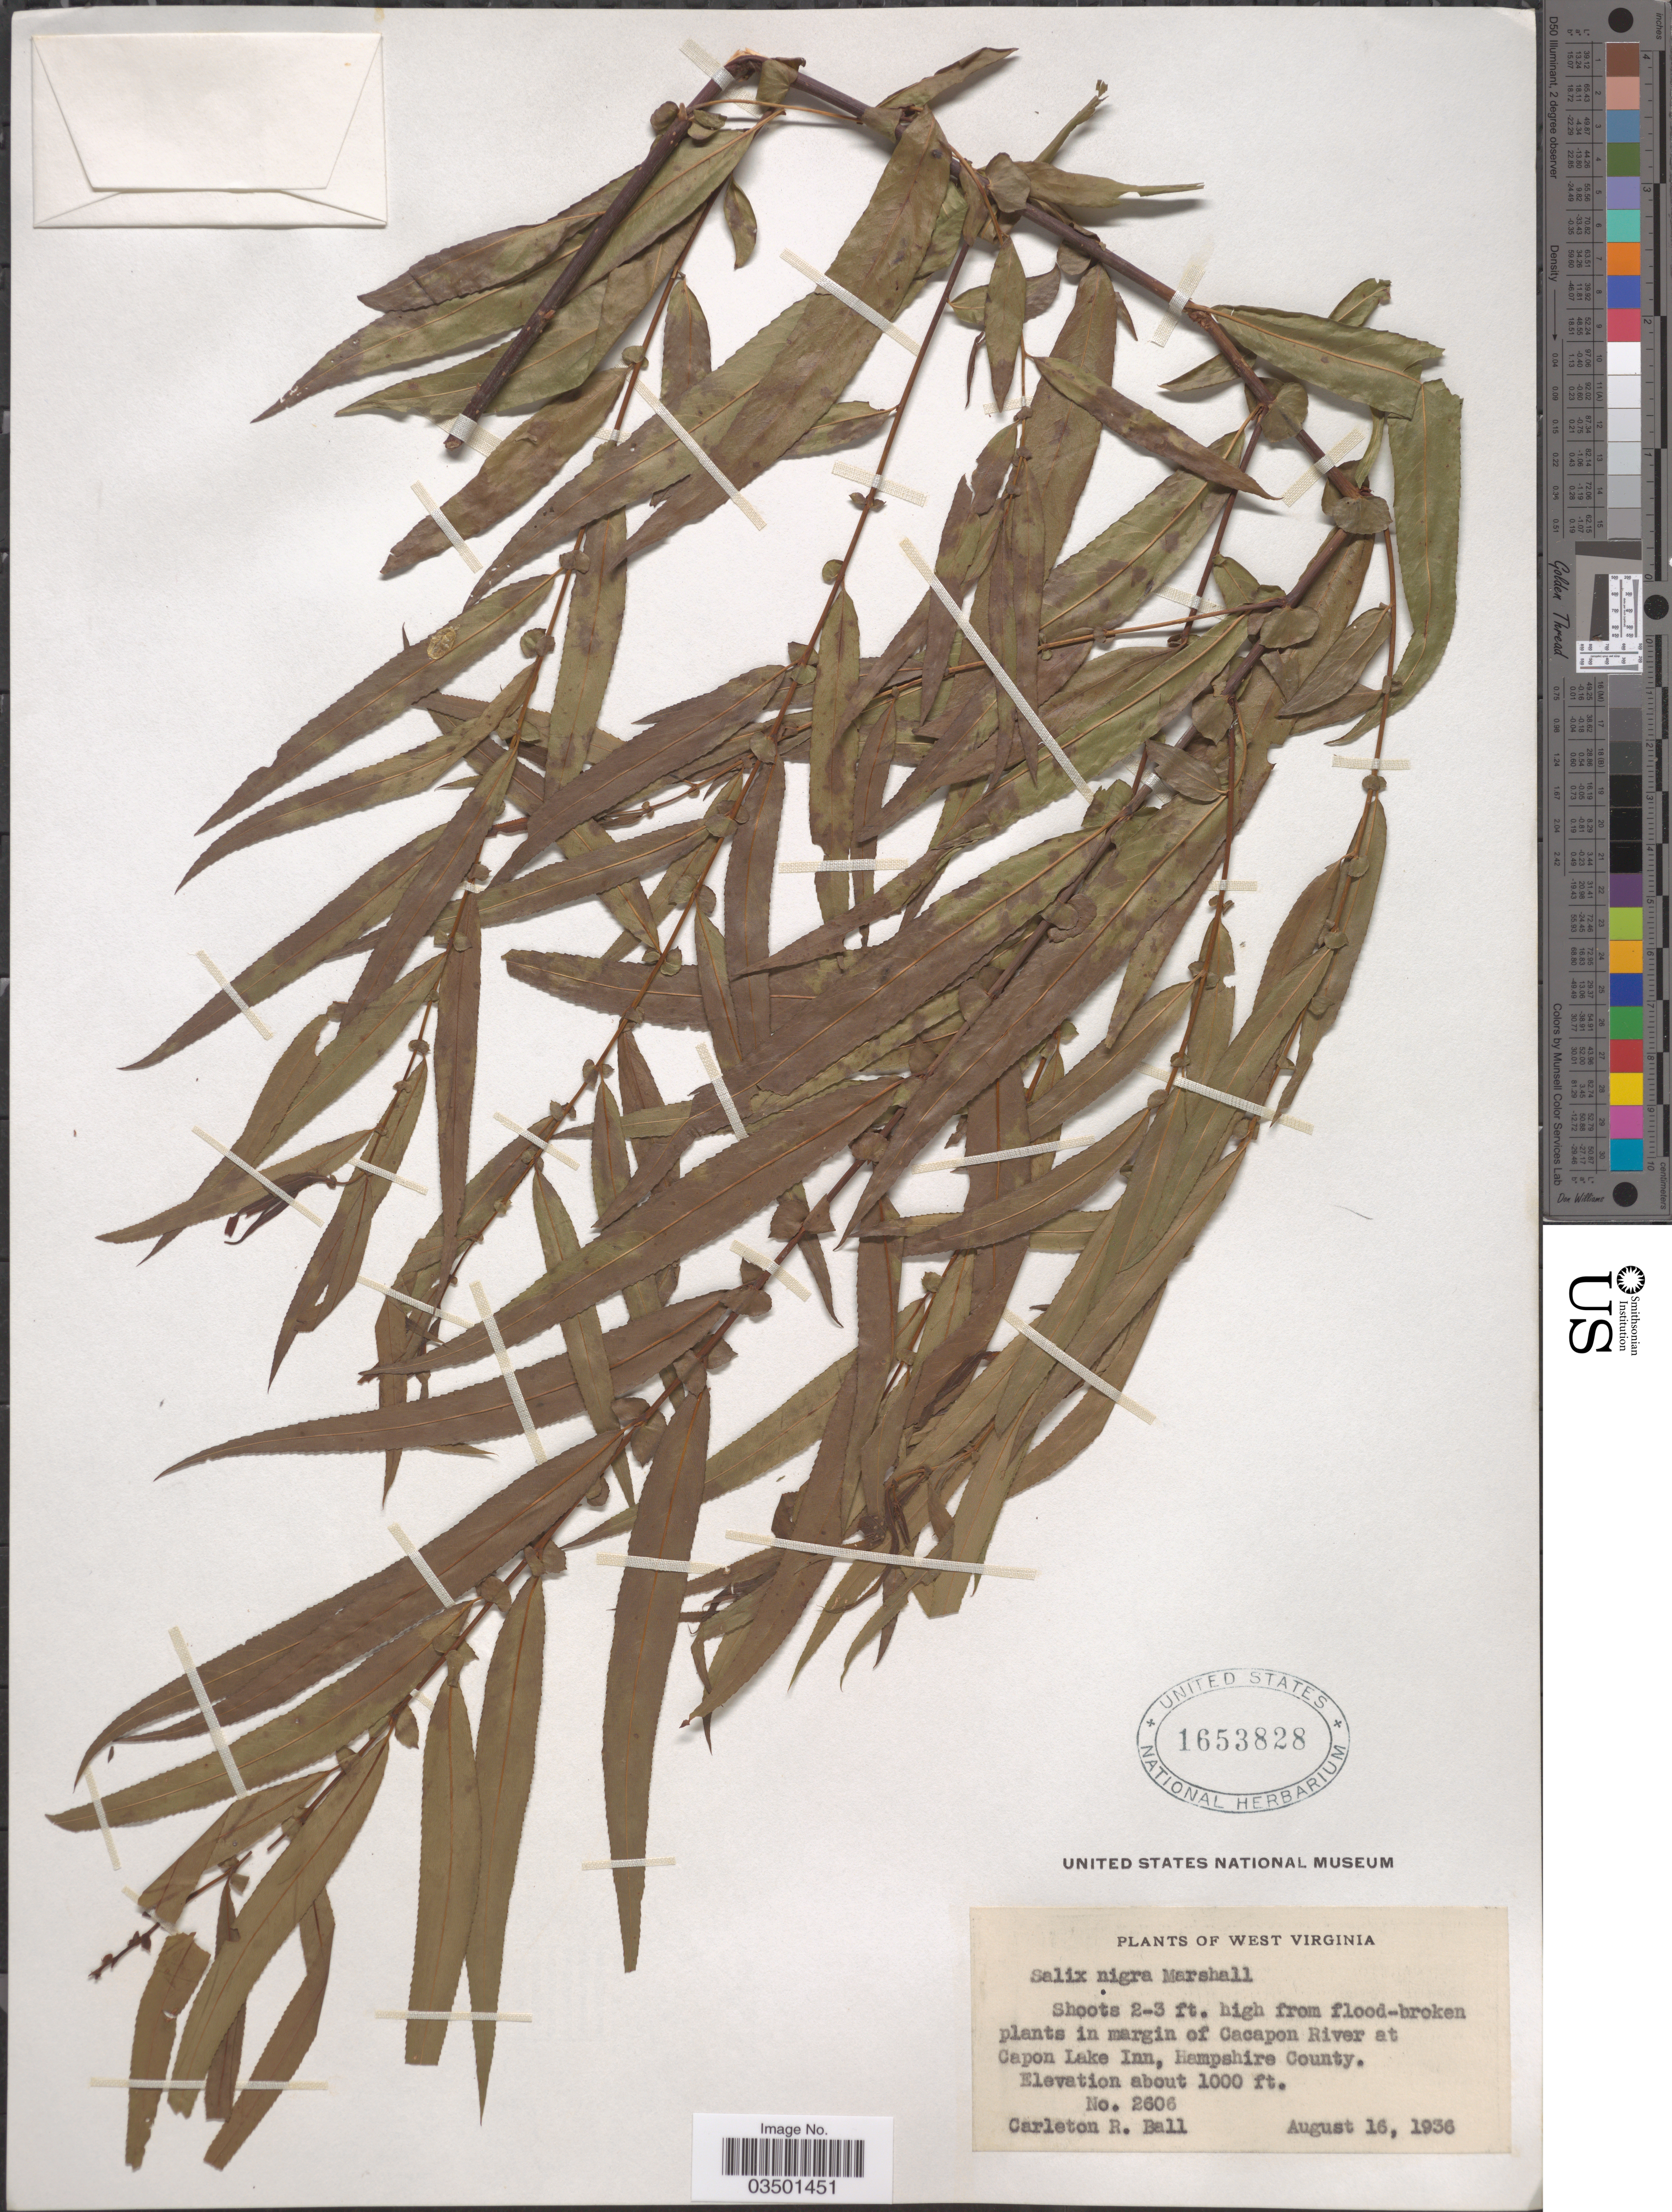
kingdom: Plantae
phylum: Tracheophyta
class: Magnoliopsida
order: Malpighiales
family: Salicaceae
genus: Salix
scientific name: Salix nigra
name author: Marshall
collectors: C. R. Ball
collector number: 2606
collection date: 1936-08-16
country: United States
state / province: West Virginia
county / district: Hampshire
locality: In margin of Cacapon River at Capon Lake Inn, Hampshire County.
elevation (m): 305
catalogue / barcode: US 1653828